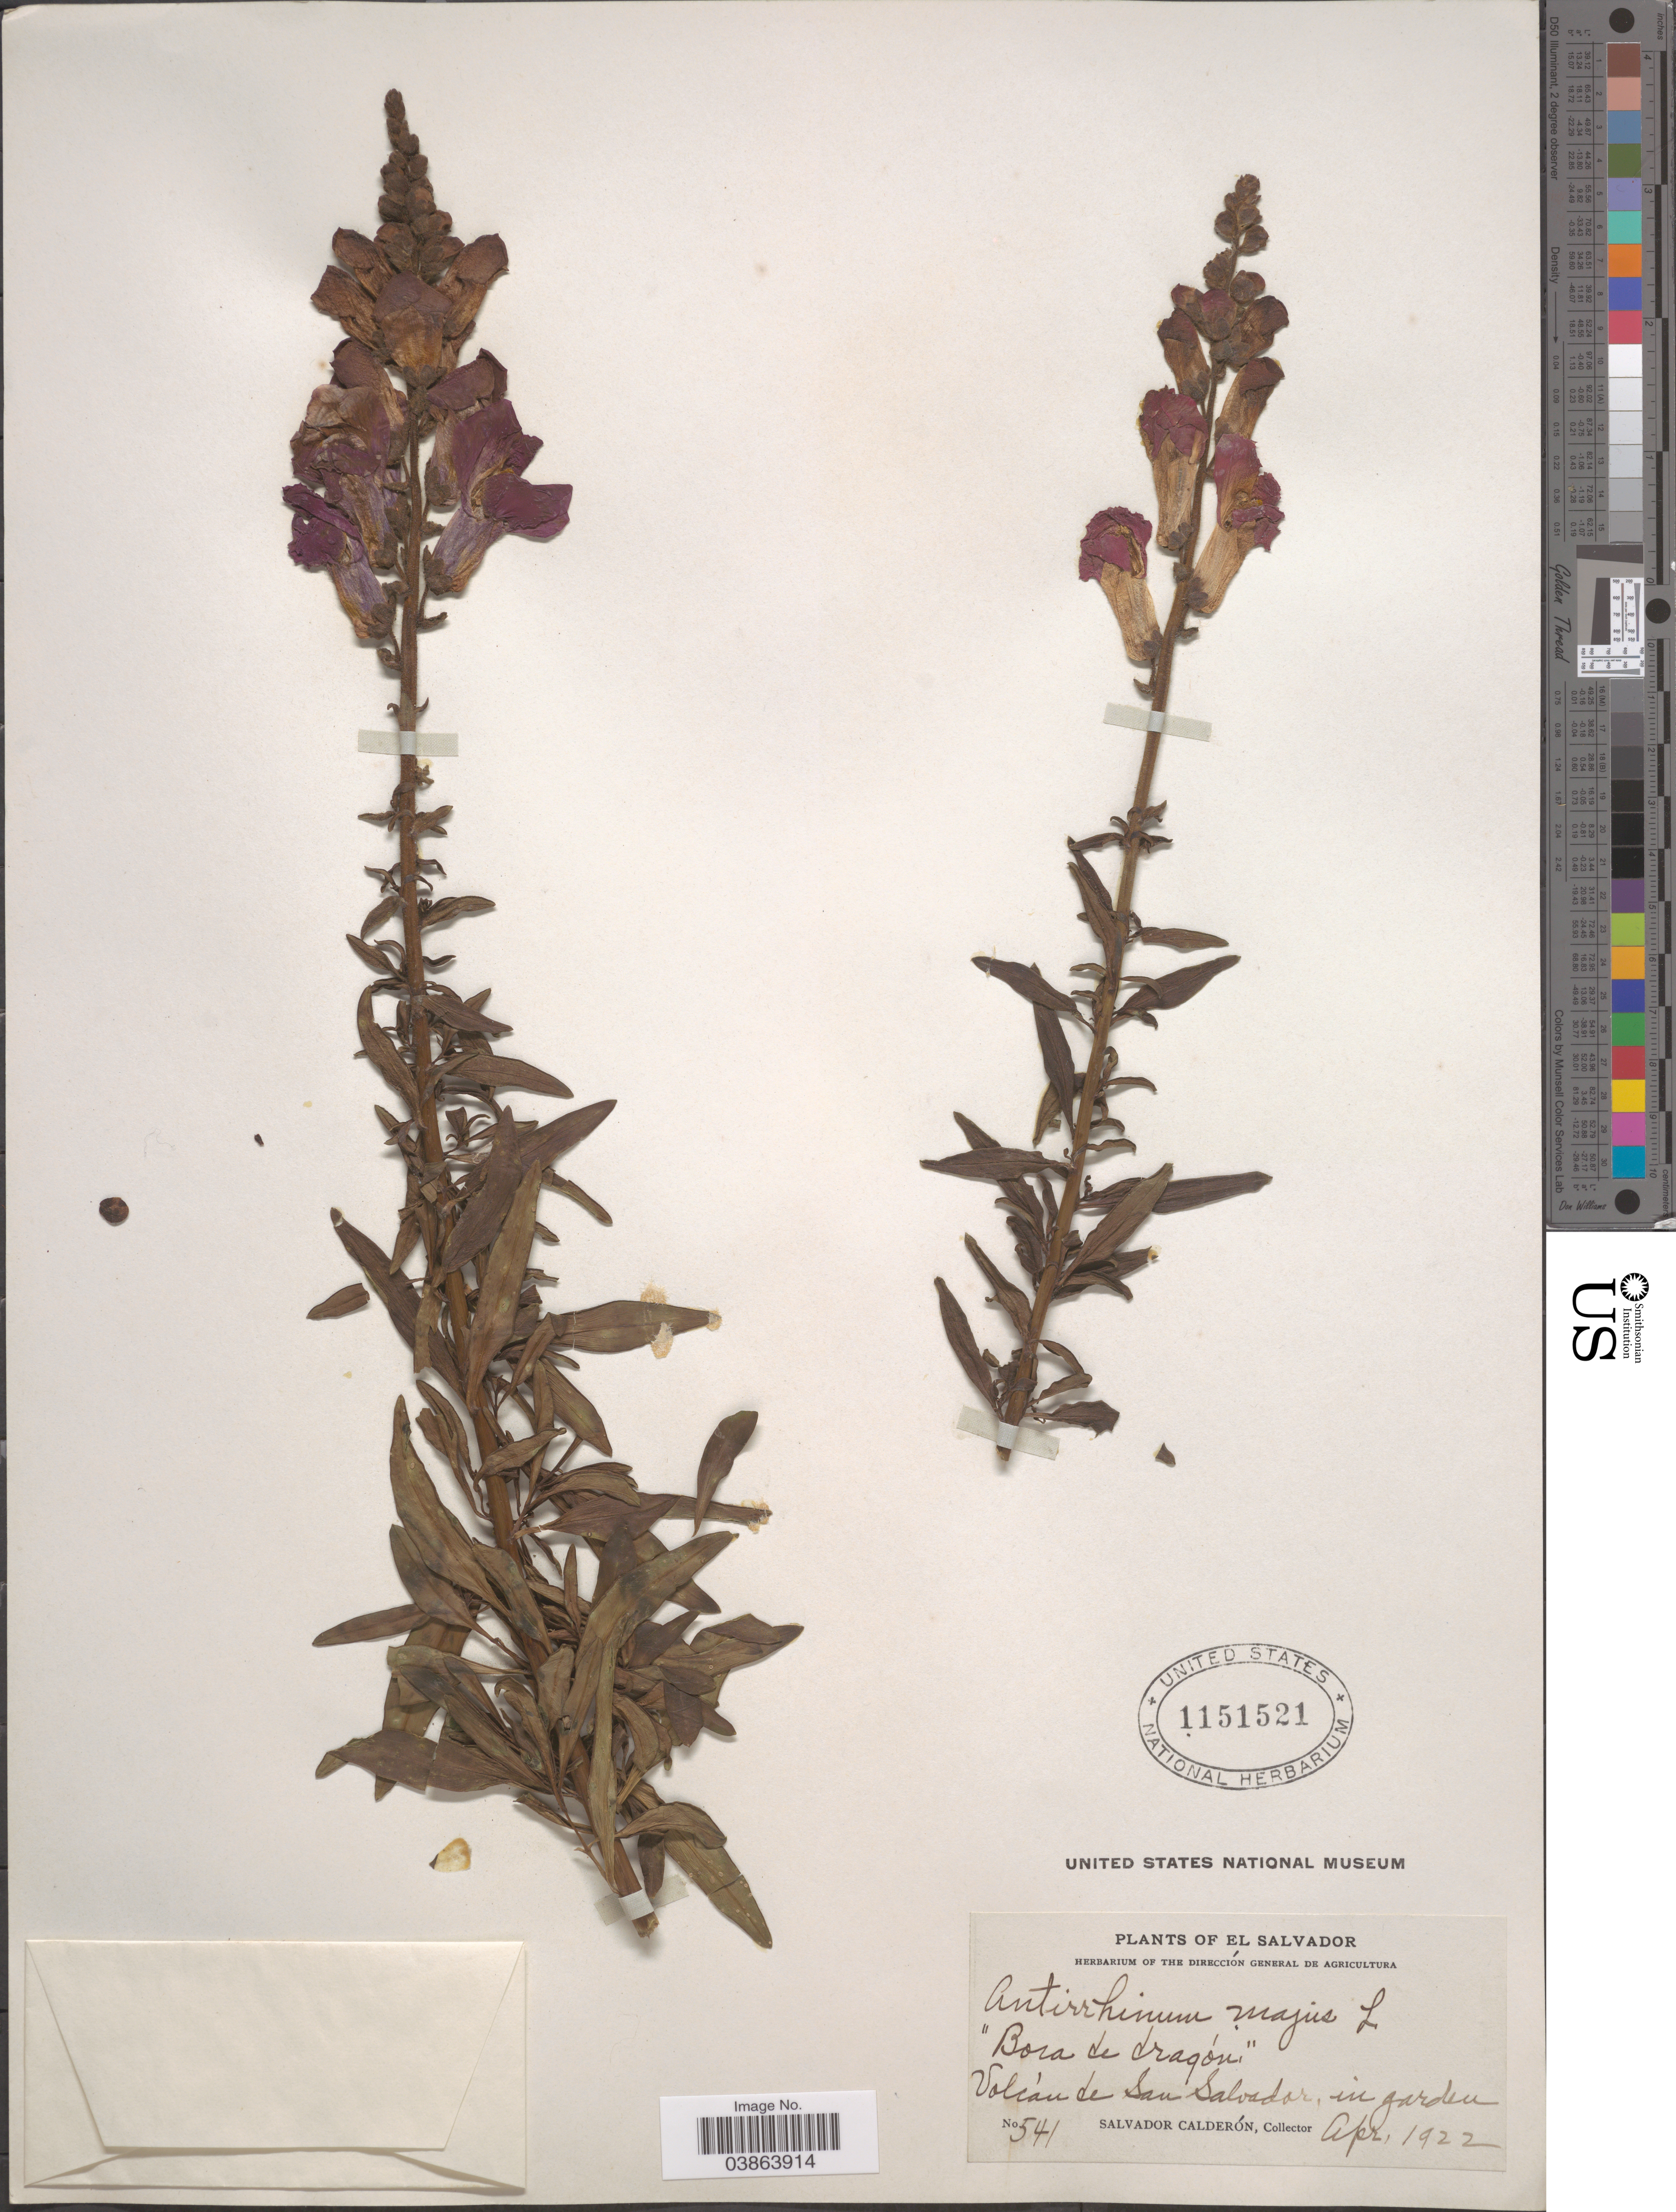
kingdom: Plantae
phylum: Tracheophyta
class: Magnoliopsida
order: Lamiales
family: Plantaginaceae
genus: Antirrhinum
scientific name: Antirrhinum majus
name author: L.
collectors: S. Calderón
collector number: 541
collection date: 1922-04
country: El Salvador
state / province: San Salvador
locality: Volcán de San Salvador.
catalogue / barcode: US 1151521